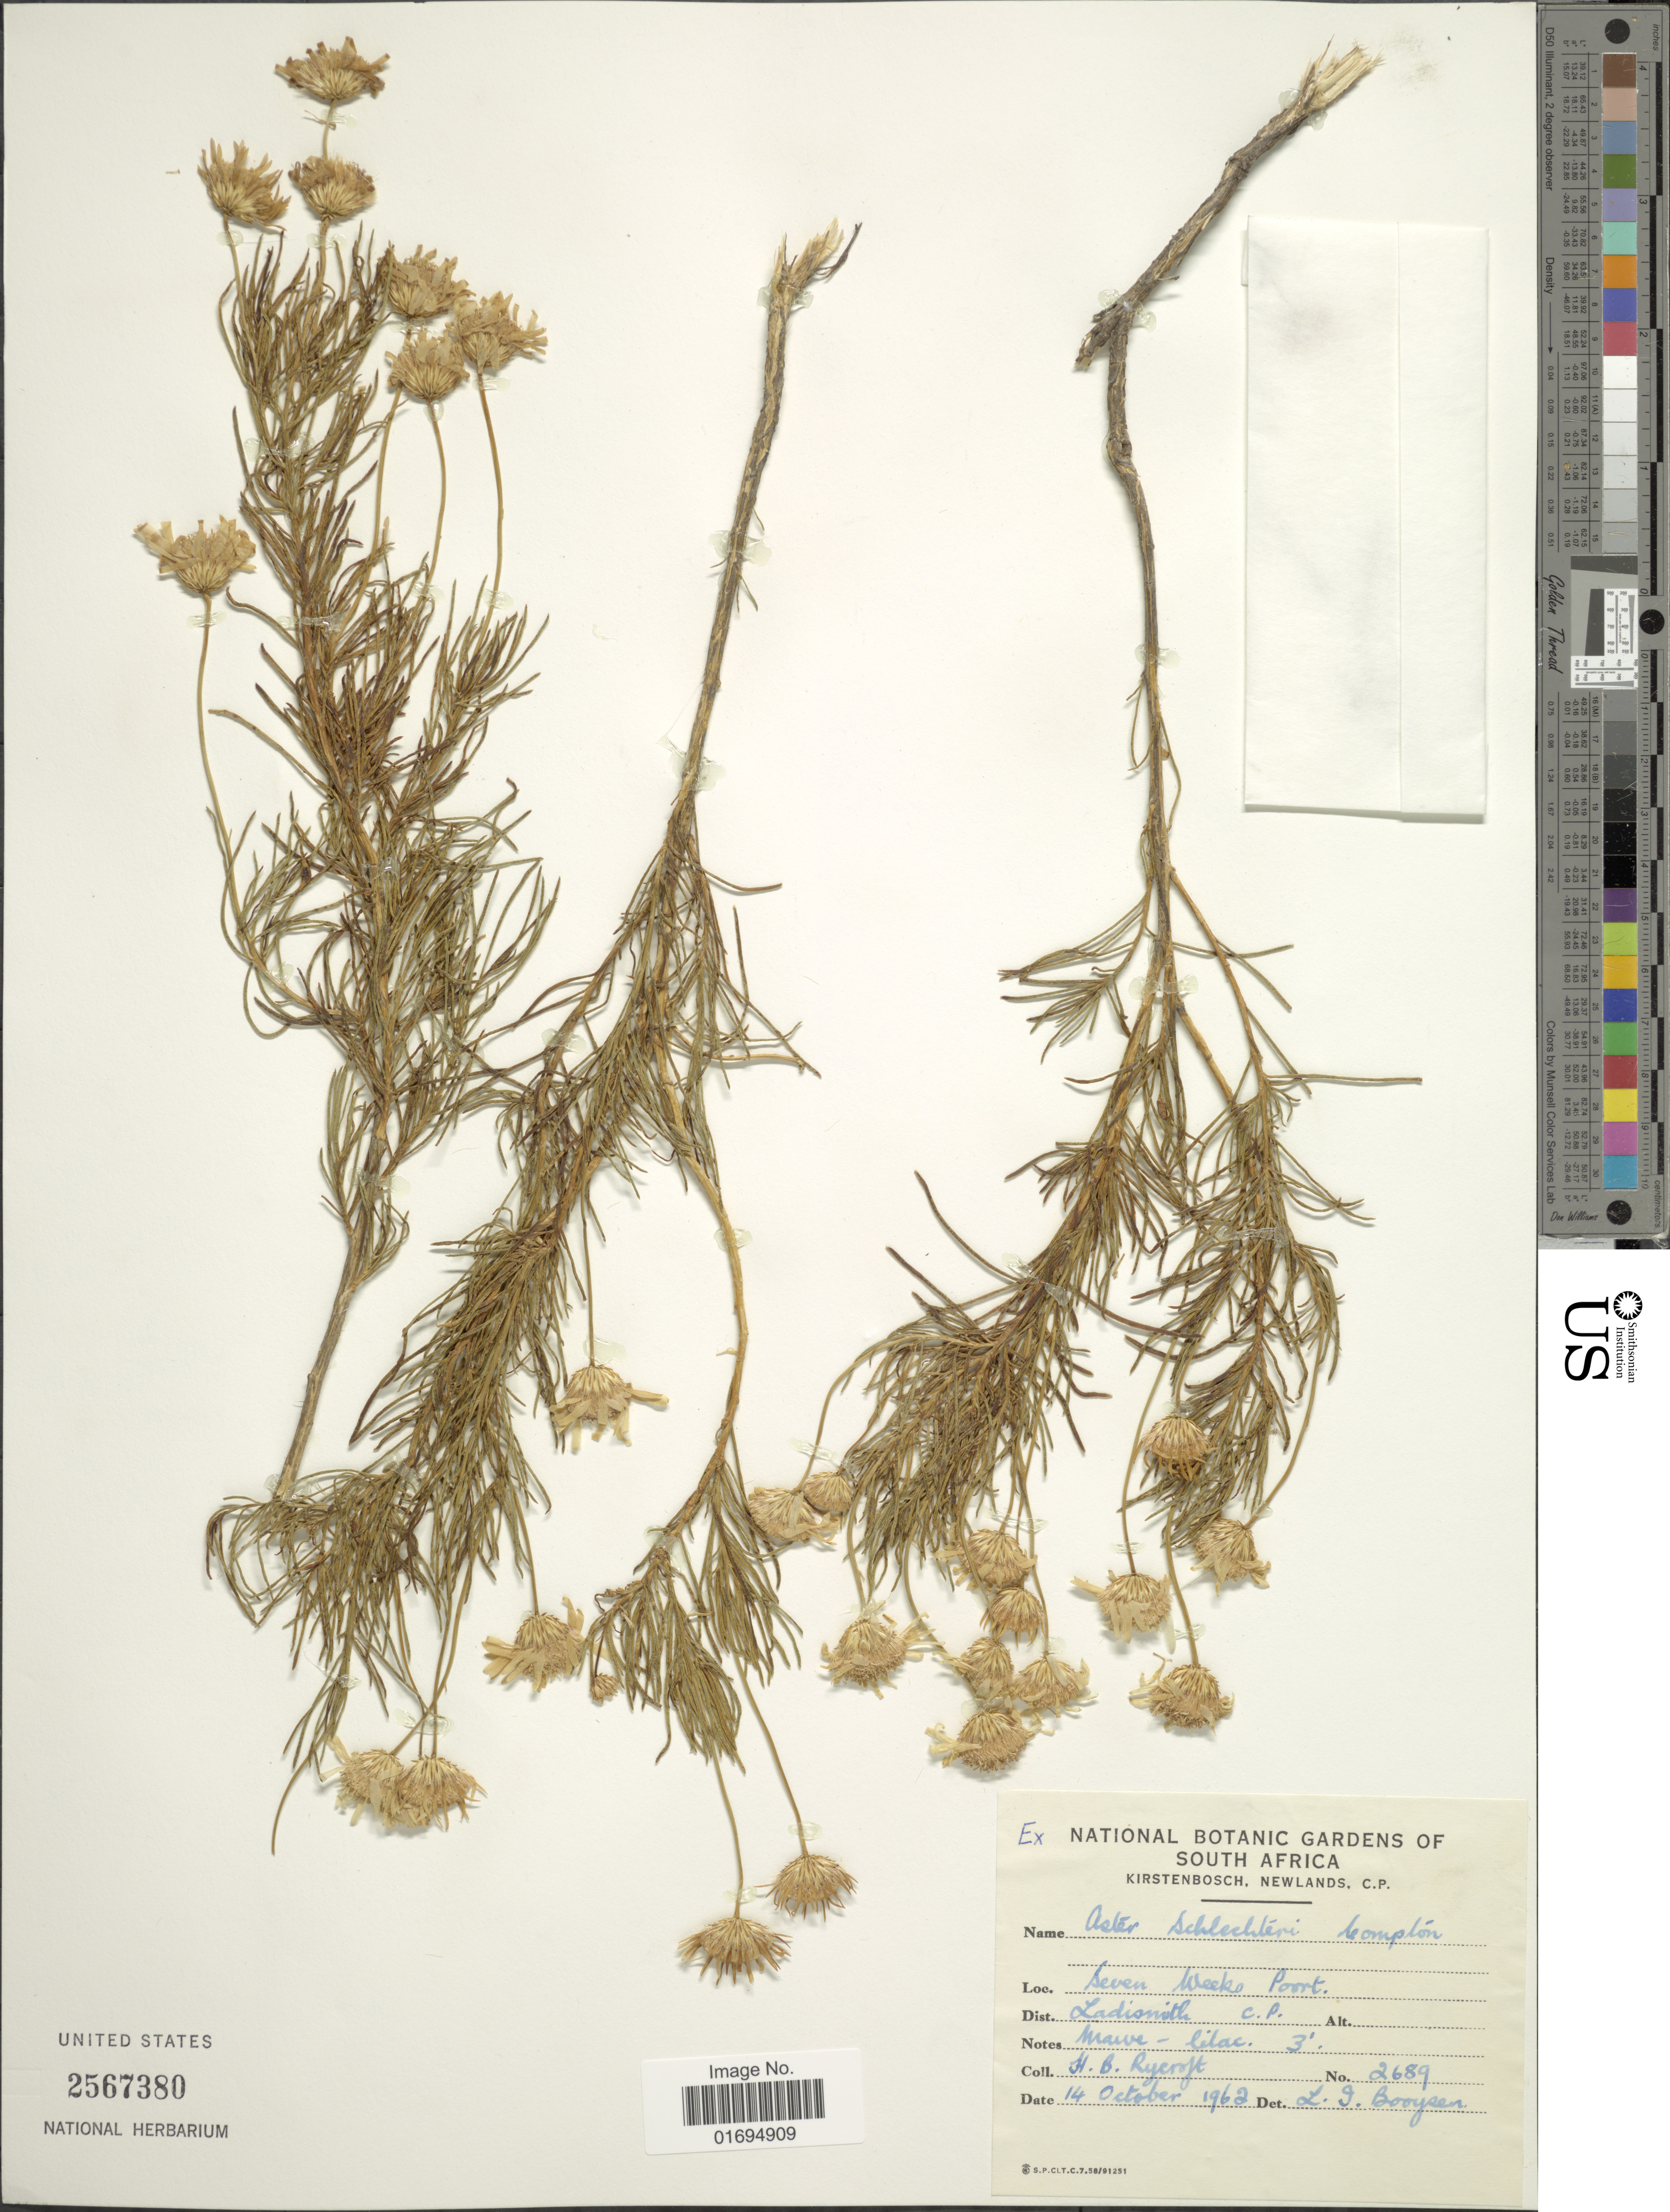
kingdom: Plantae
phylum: Tracheophyta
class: Magnoliopsida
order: Asterales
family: Asteraceae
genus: Felicia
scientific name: Felicia filifolia subsp. schlechteri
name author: (Compton) Grau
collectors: H. Rycroft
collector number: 2689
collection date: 1962-10-14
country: South Africa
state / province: Western Cape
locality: Seven Weeks Poort, Ladismith C. P.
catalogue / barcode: US 2567380